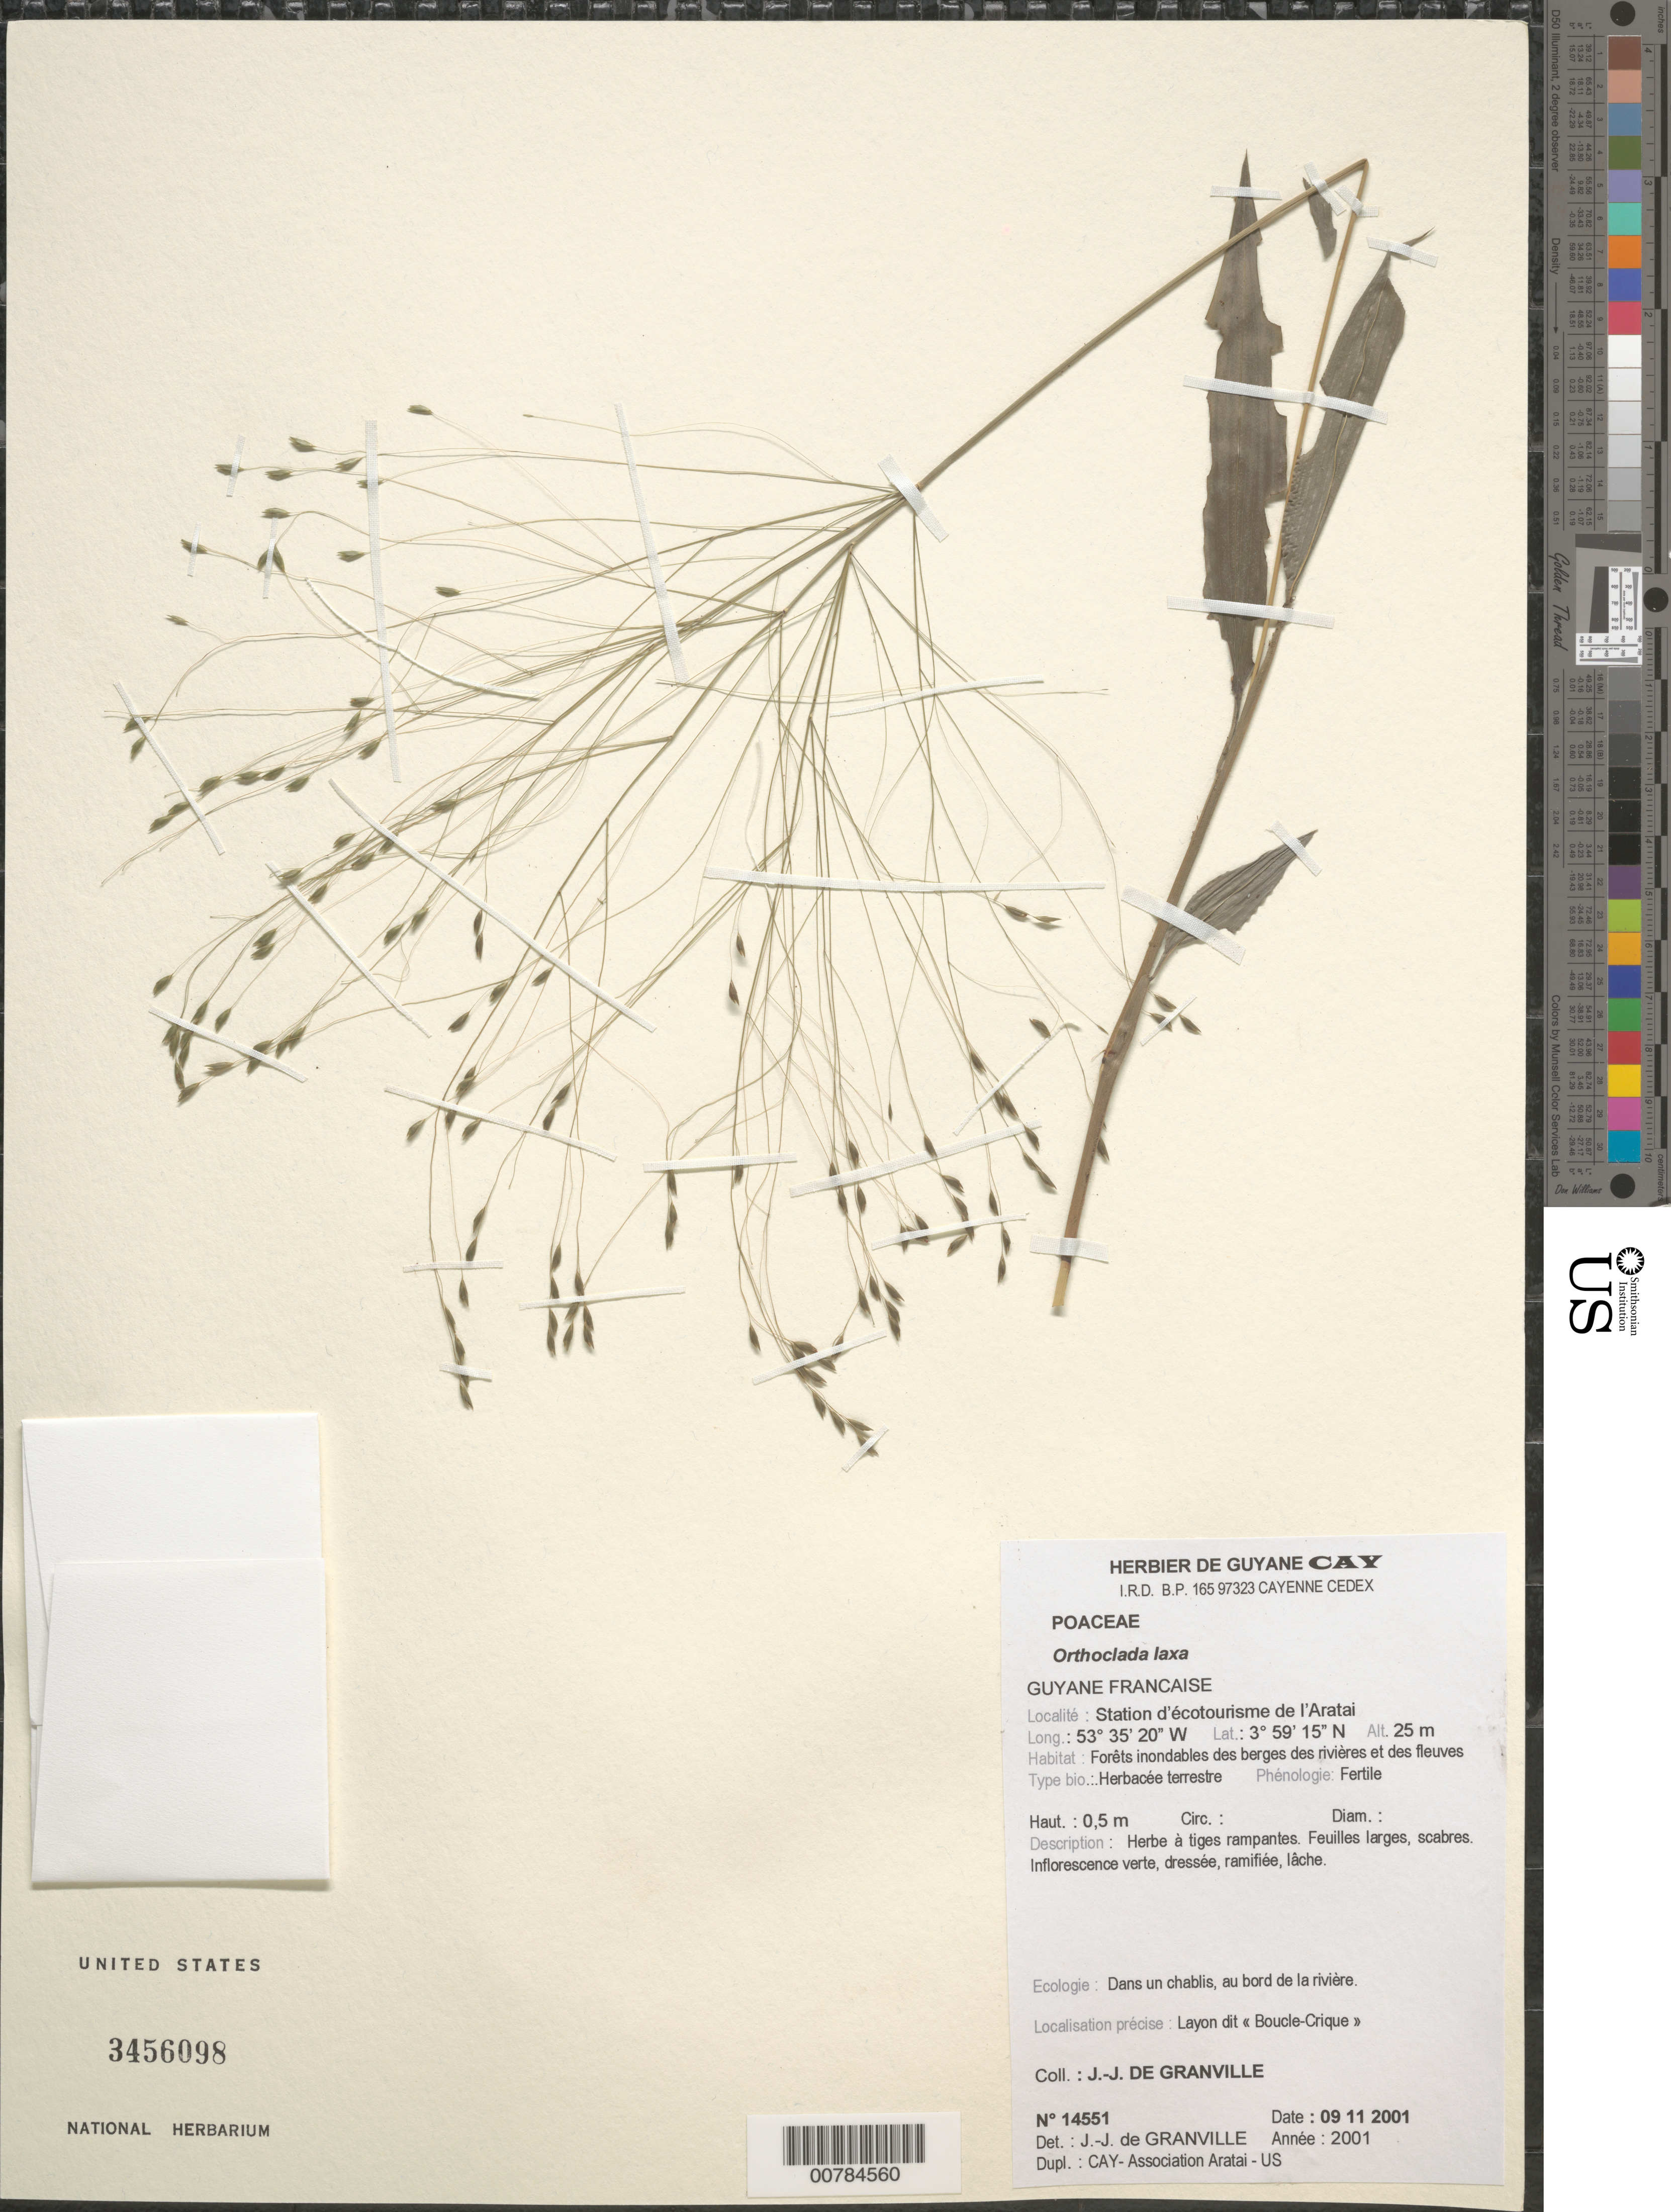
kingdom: Plantae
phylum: Tracheophyta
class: Liliopsida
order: Poales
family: Poaceae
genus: Orthoclada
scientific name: Orthoclada laxa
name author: P. Beauv.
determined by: Granville, J. J. de, (CAY), Institut de Recherche pour le Developpement (IRD) (FRENCH GUIANA)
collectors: J.-J. de Granville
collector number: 14551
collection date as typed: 9-Nov-01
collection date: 2001-11-09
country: French Guiana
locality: Station d'écotourisme de l'Aratai; Layon dit "Boucle-Crique"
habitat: Forêts inondables des berges des rivières et des fleuves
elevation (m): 25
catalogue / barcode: US 3456098